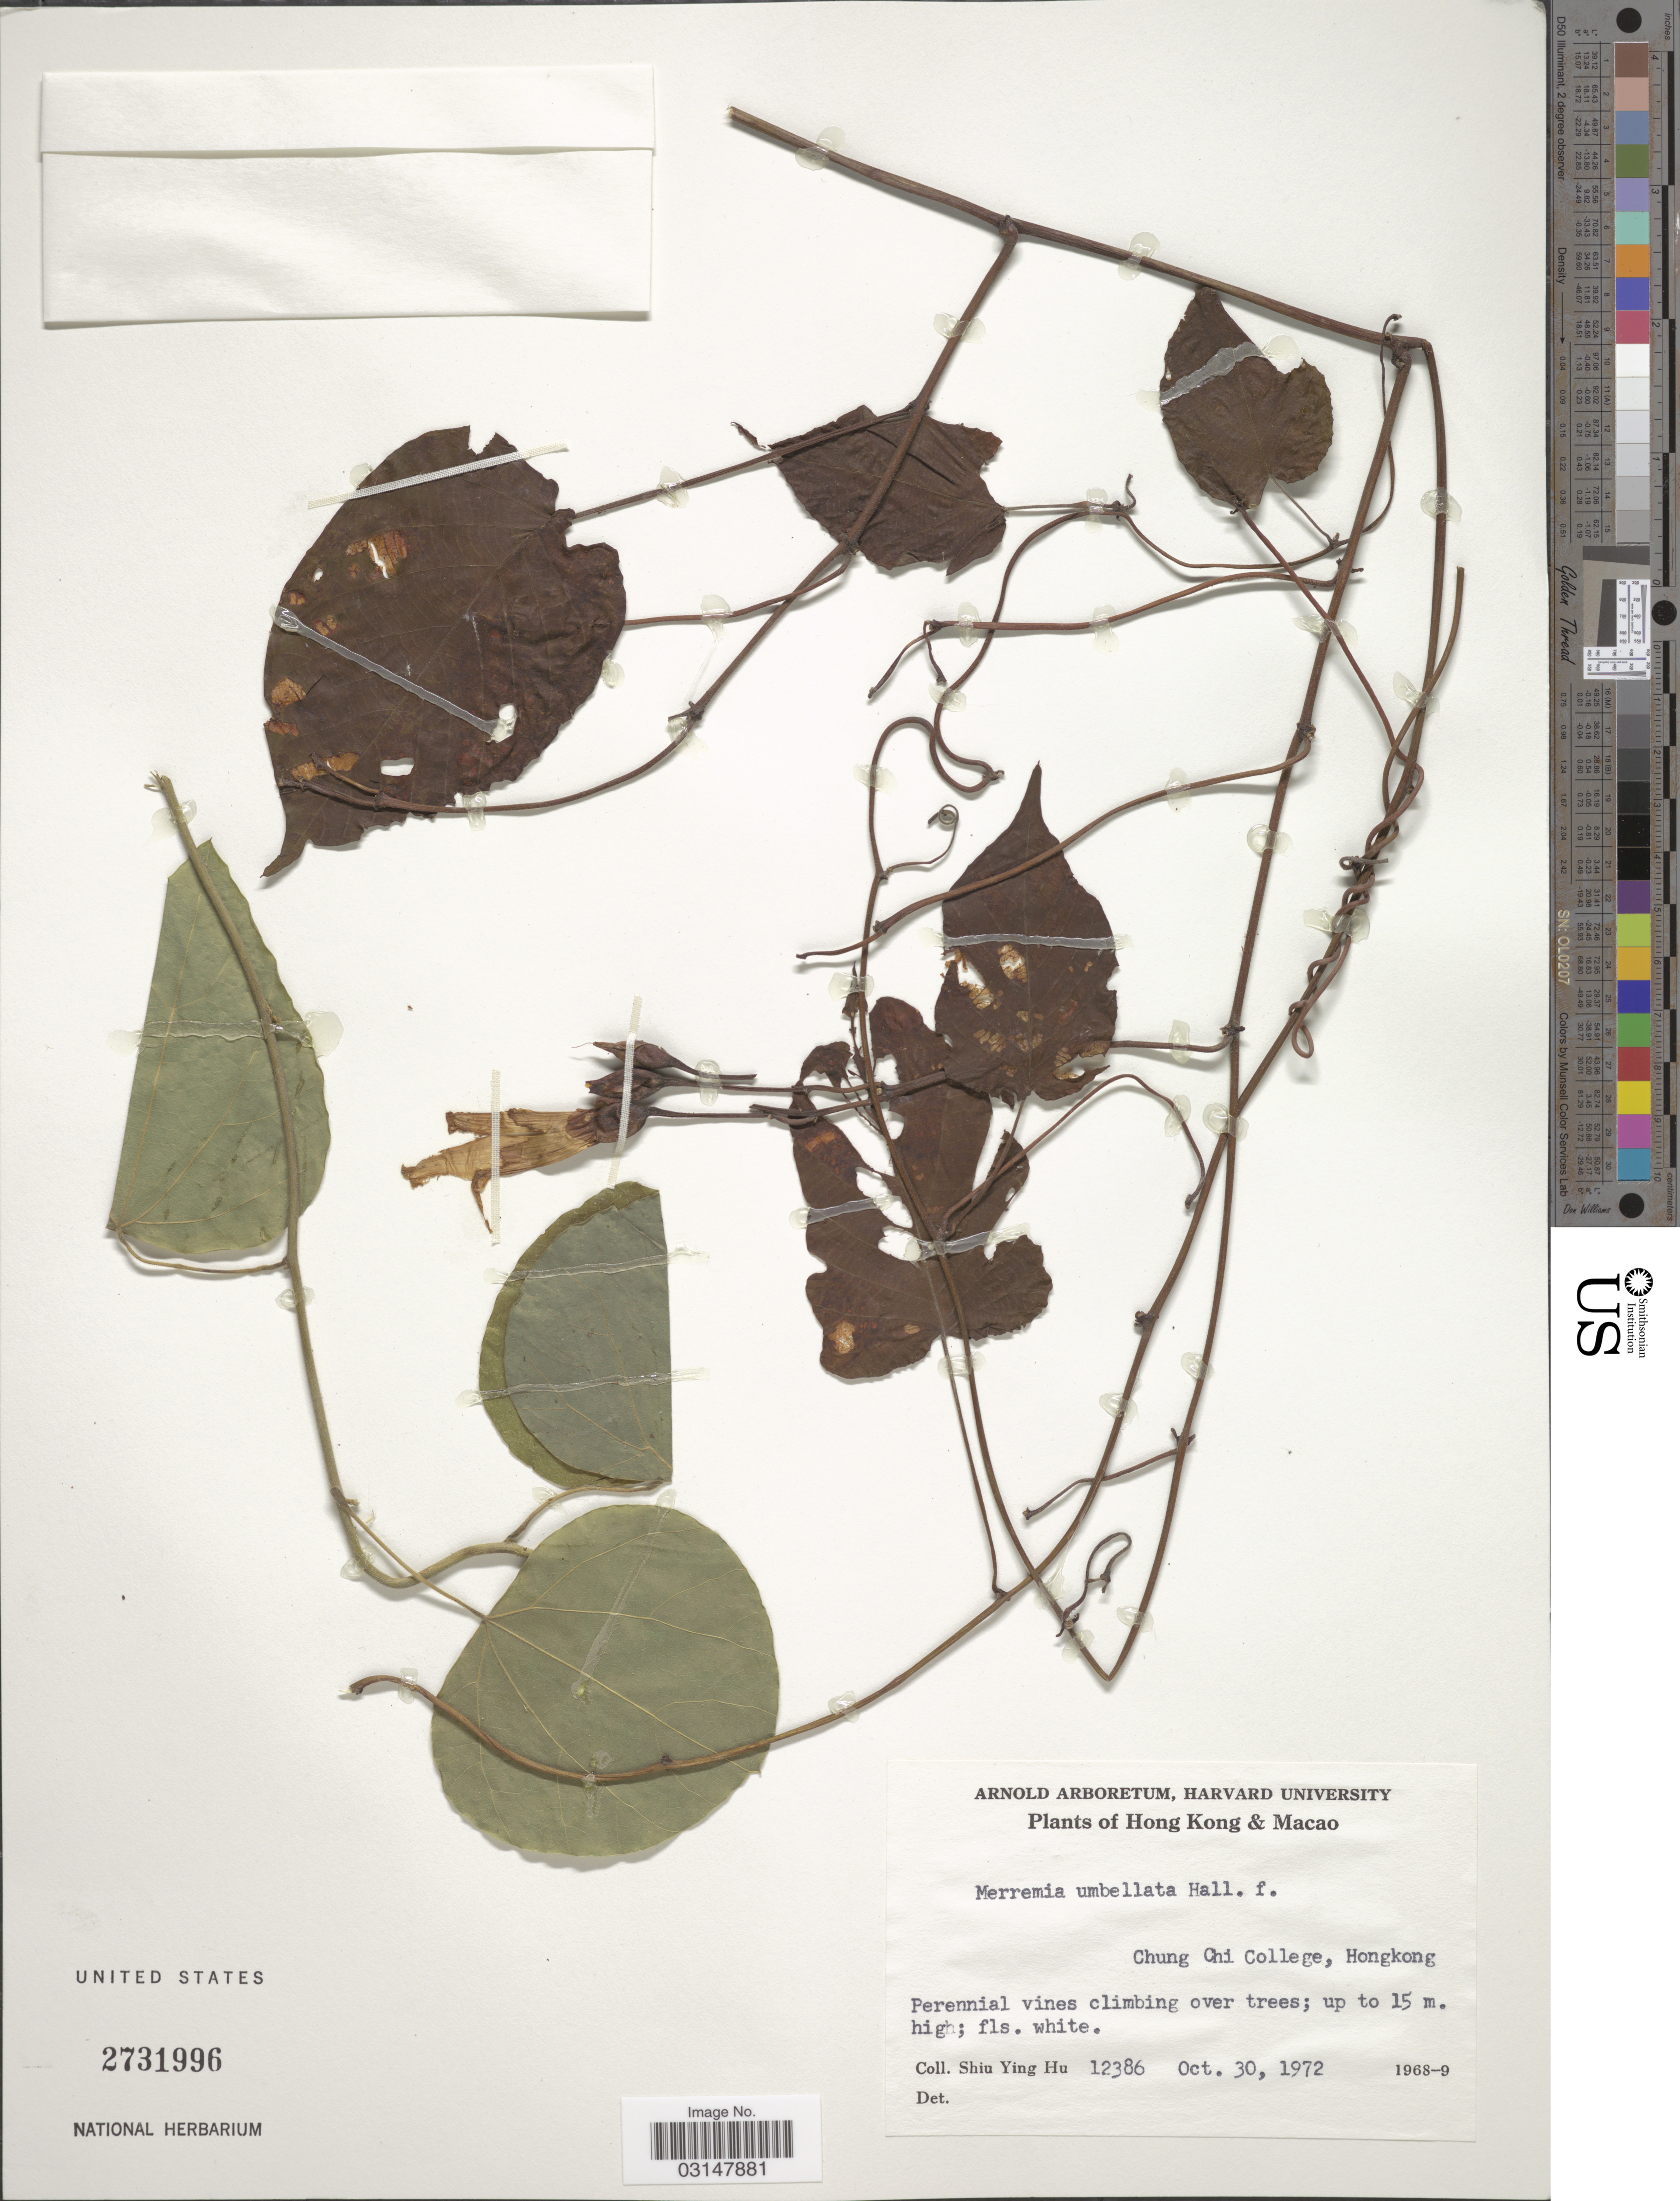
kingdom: Plantae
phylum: Tracheophyta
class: Magnoliopsida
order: Solanales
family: Convolvulaceae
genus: Camonea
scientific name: Camonea pilosa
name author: (Houtt.) A. R. Simões & Staples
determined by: Strong, Mark T., (BOT), Smithsonian Institution - National Museum of Natural History (UNITED STATES)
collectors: S. Y. Hu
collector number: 12386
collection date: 1972-10-30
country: China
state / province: Hong Kong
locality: Chung Chi College, Hongkong.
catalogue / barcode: US 2731996